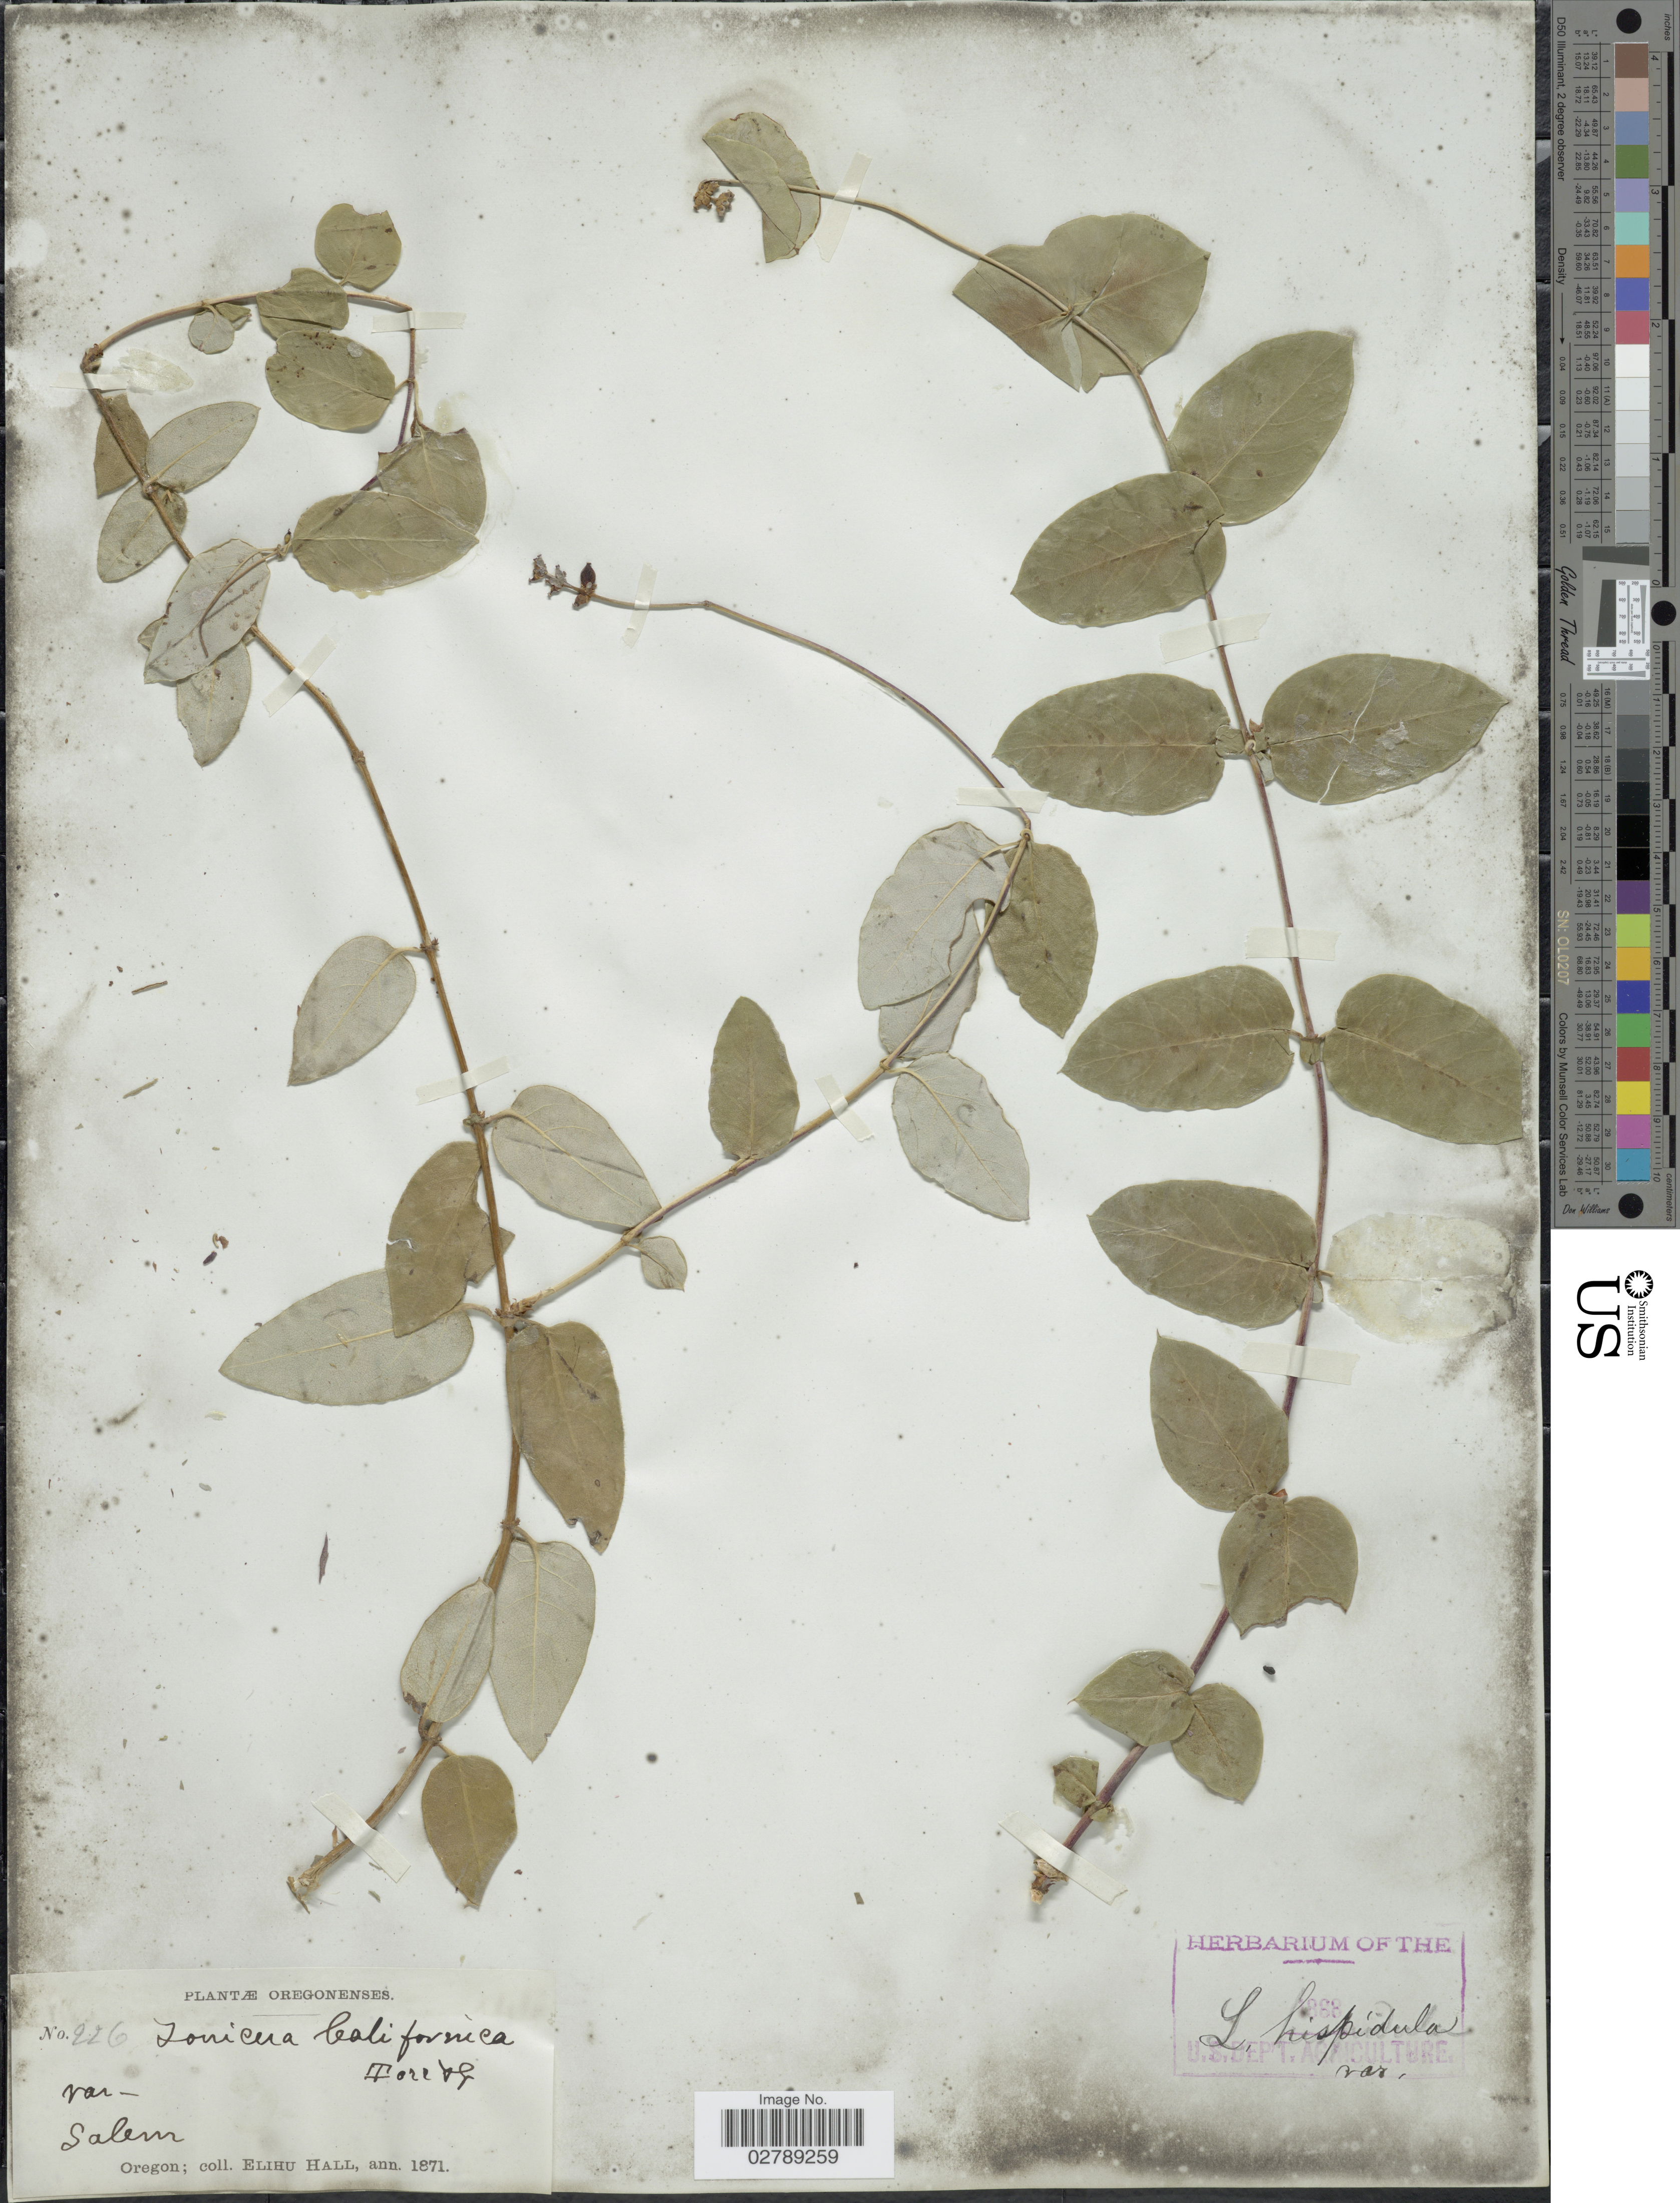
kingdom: Plantae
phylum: Tracheophyta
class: Magnoliopsida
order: Dipsacales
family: Caprifoliaceae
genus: Lonicera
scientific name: Lonicera hispidula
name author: Douglas ex Lindl.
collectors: E. Hall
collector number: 226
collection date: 1871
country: United States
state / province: Oregon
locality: Salem